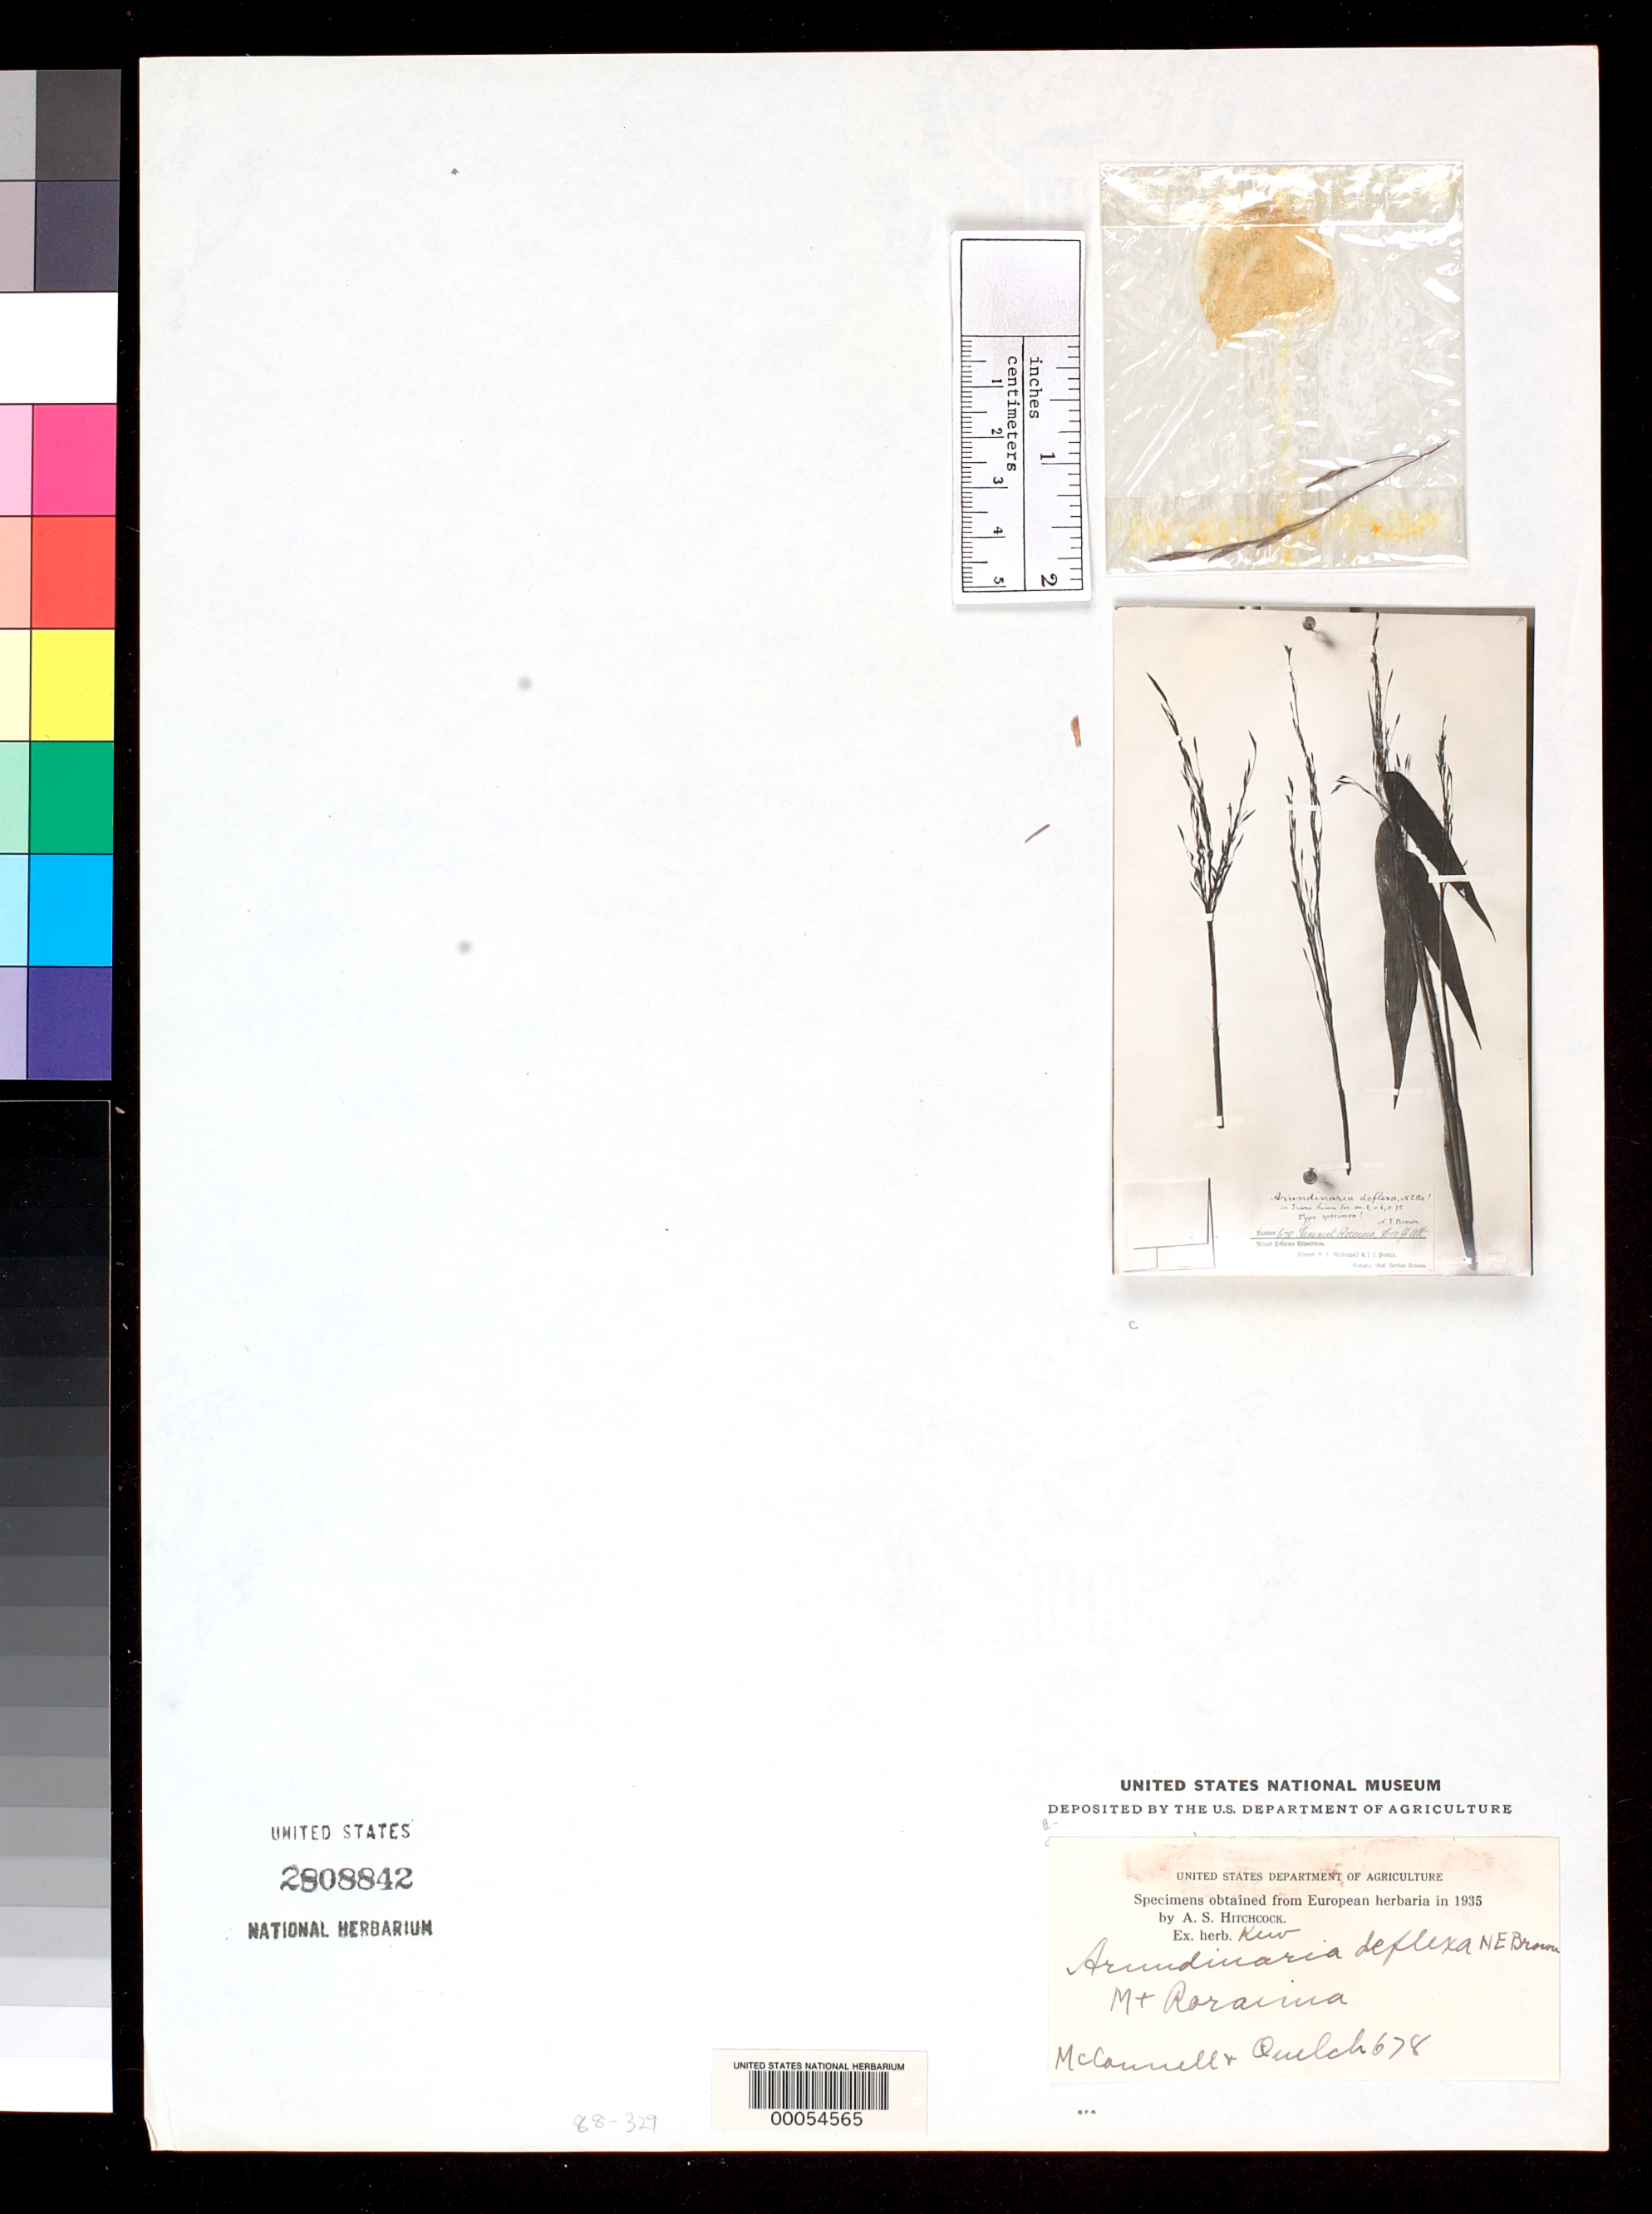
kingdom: Plantae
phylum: Tracheophyta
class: Liliopsida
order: Poales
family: Poaceae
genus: Arundinaria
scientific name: Arundinaria deflexa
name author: N.E. Br.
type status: Type Material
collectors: F. McConnell & J. Quelch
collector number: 678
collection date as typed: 1898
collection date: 1898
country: Guyana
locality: Mt. Roraima.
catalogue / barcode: US 2808842